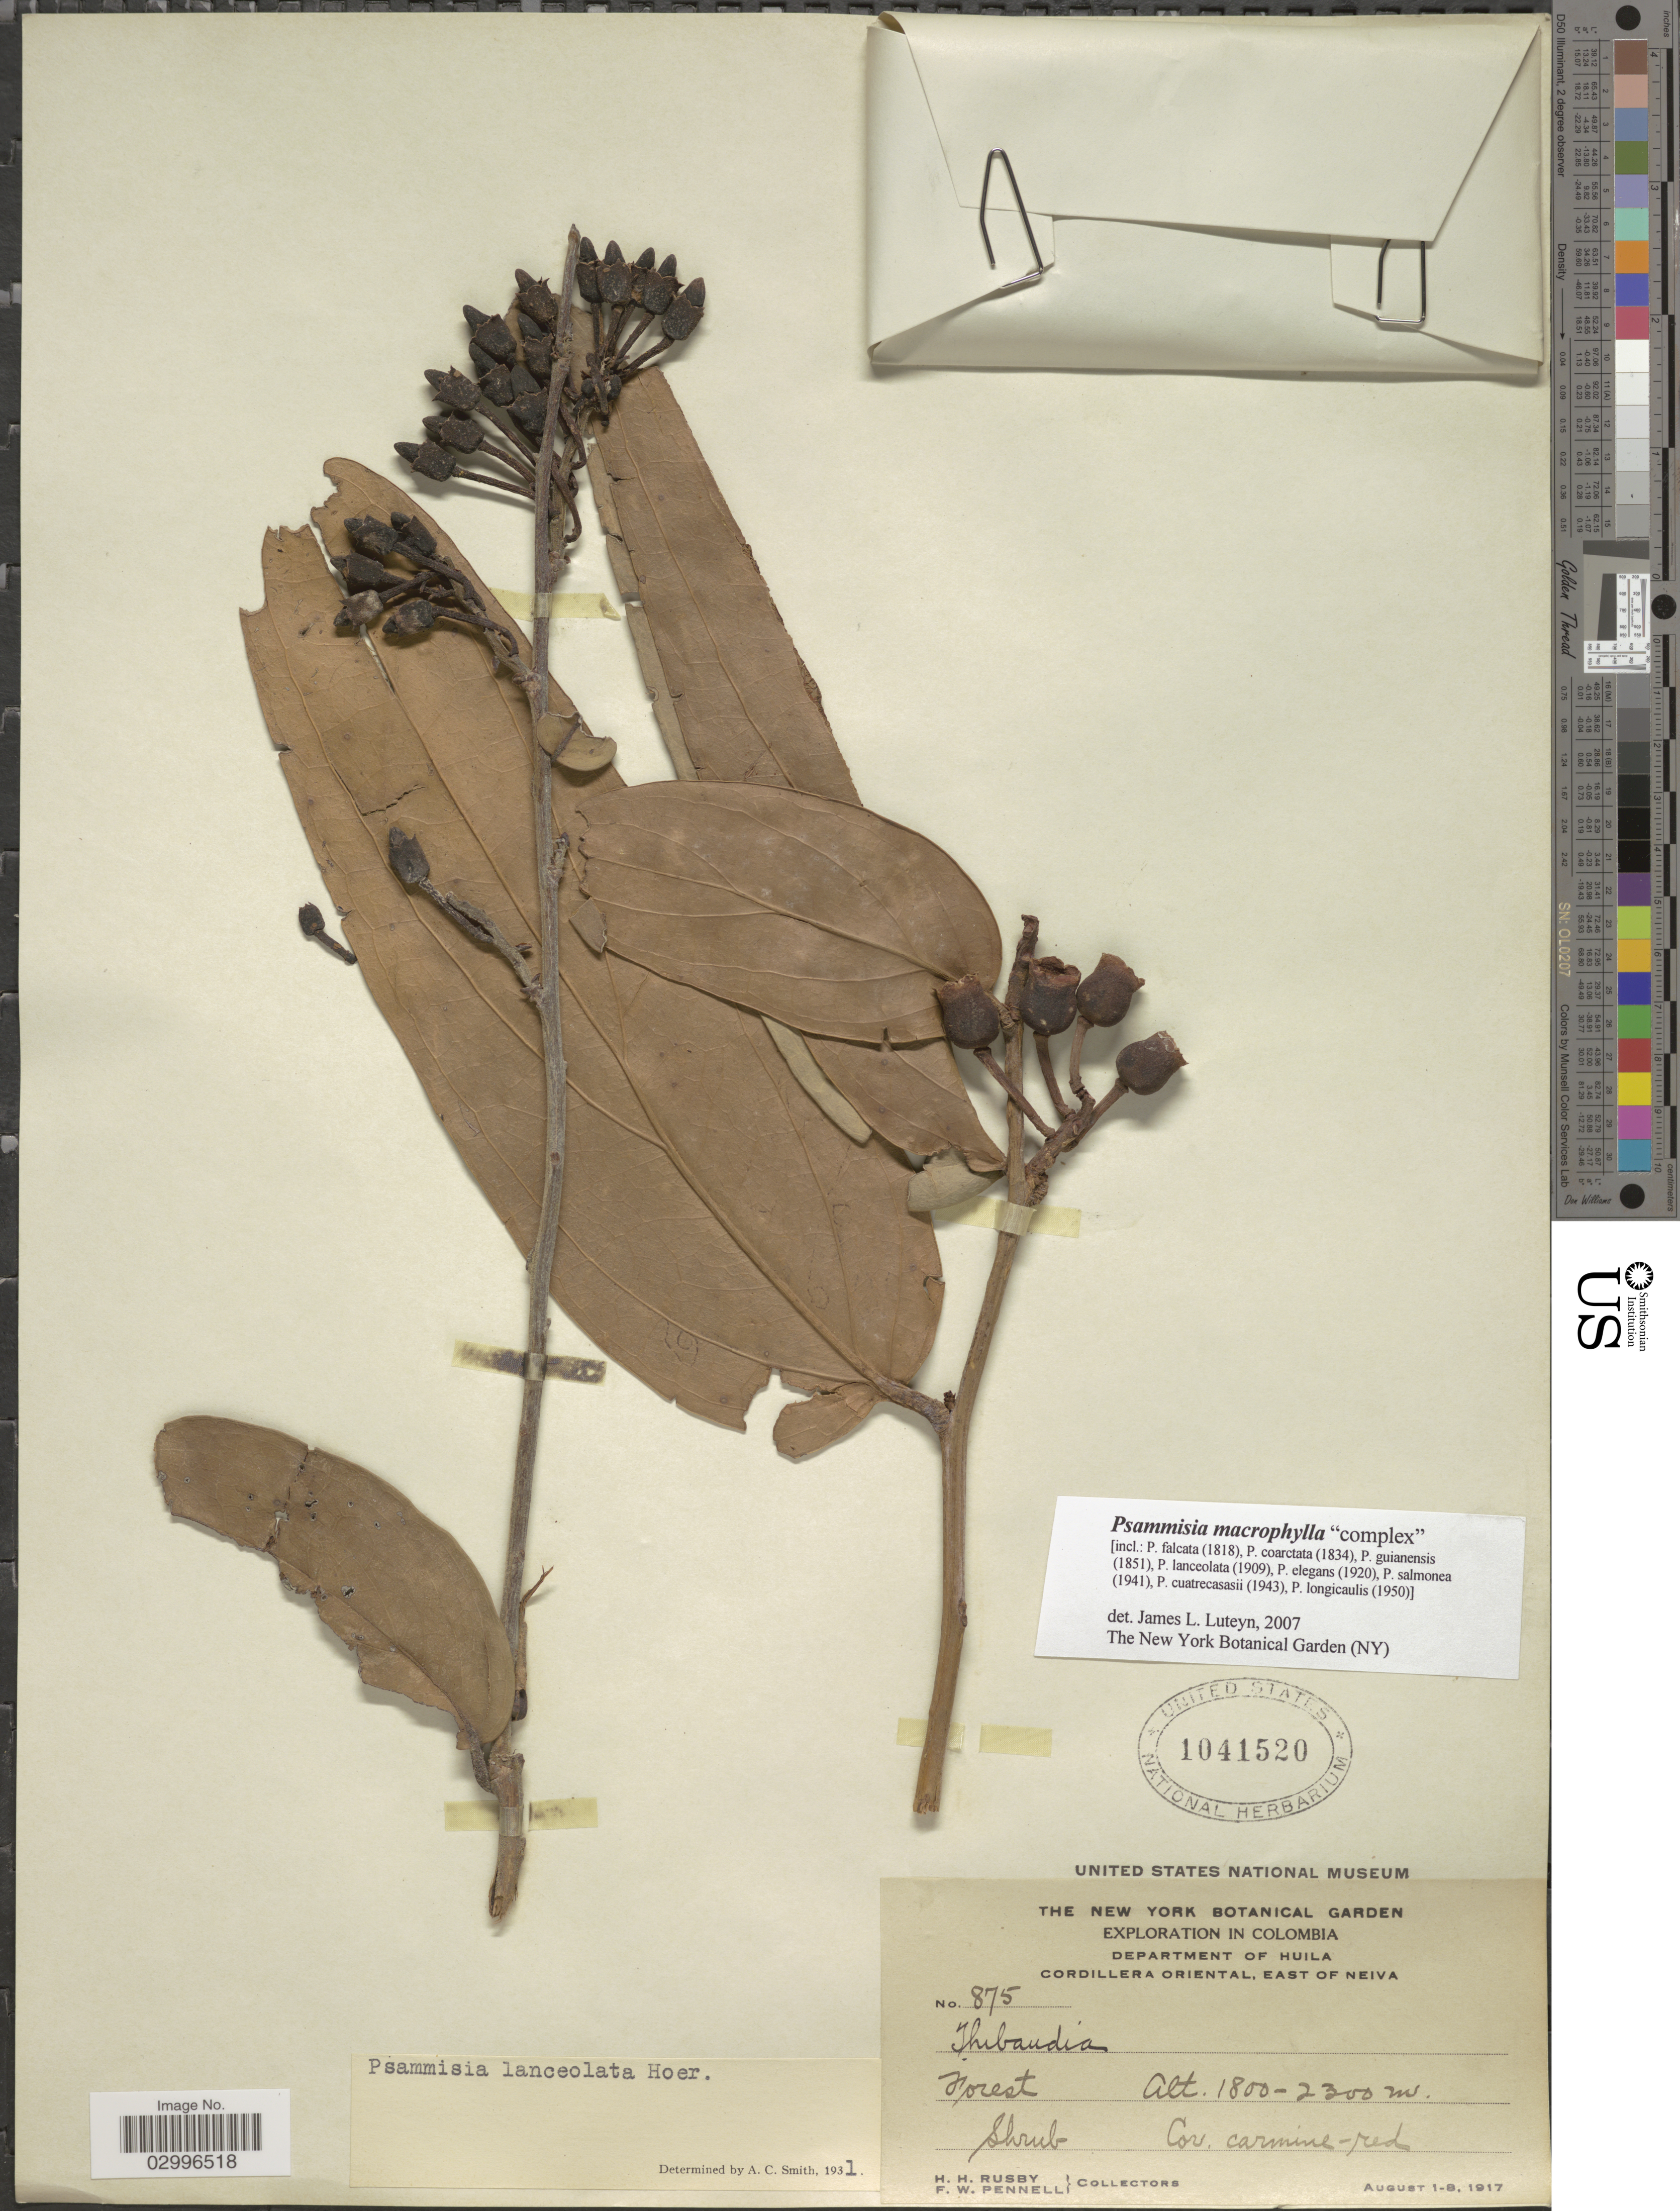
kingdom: Plantae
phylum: Tracheophyta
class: Magnoliopsida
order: Ericales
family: Ericaceae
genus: Psammisia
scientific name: Psammisia macrophylla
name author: (Kunth) Klotzsch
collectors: H. H. Rusby & F. W. Pennell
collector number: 875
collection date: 1917-08-01/1917-08-08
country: Colombia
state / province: Huila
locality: Department of Huila, Cordillera Oriental, East of Neiva.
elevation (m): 1800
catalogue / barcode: US 1041520